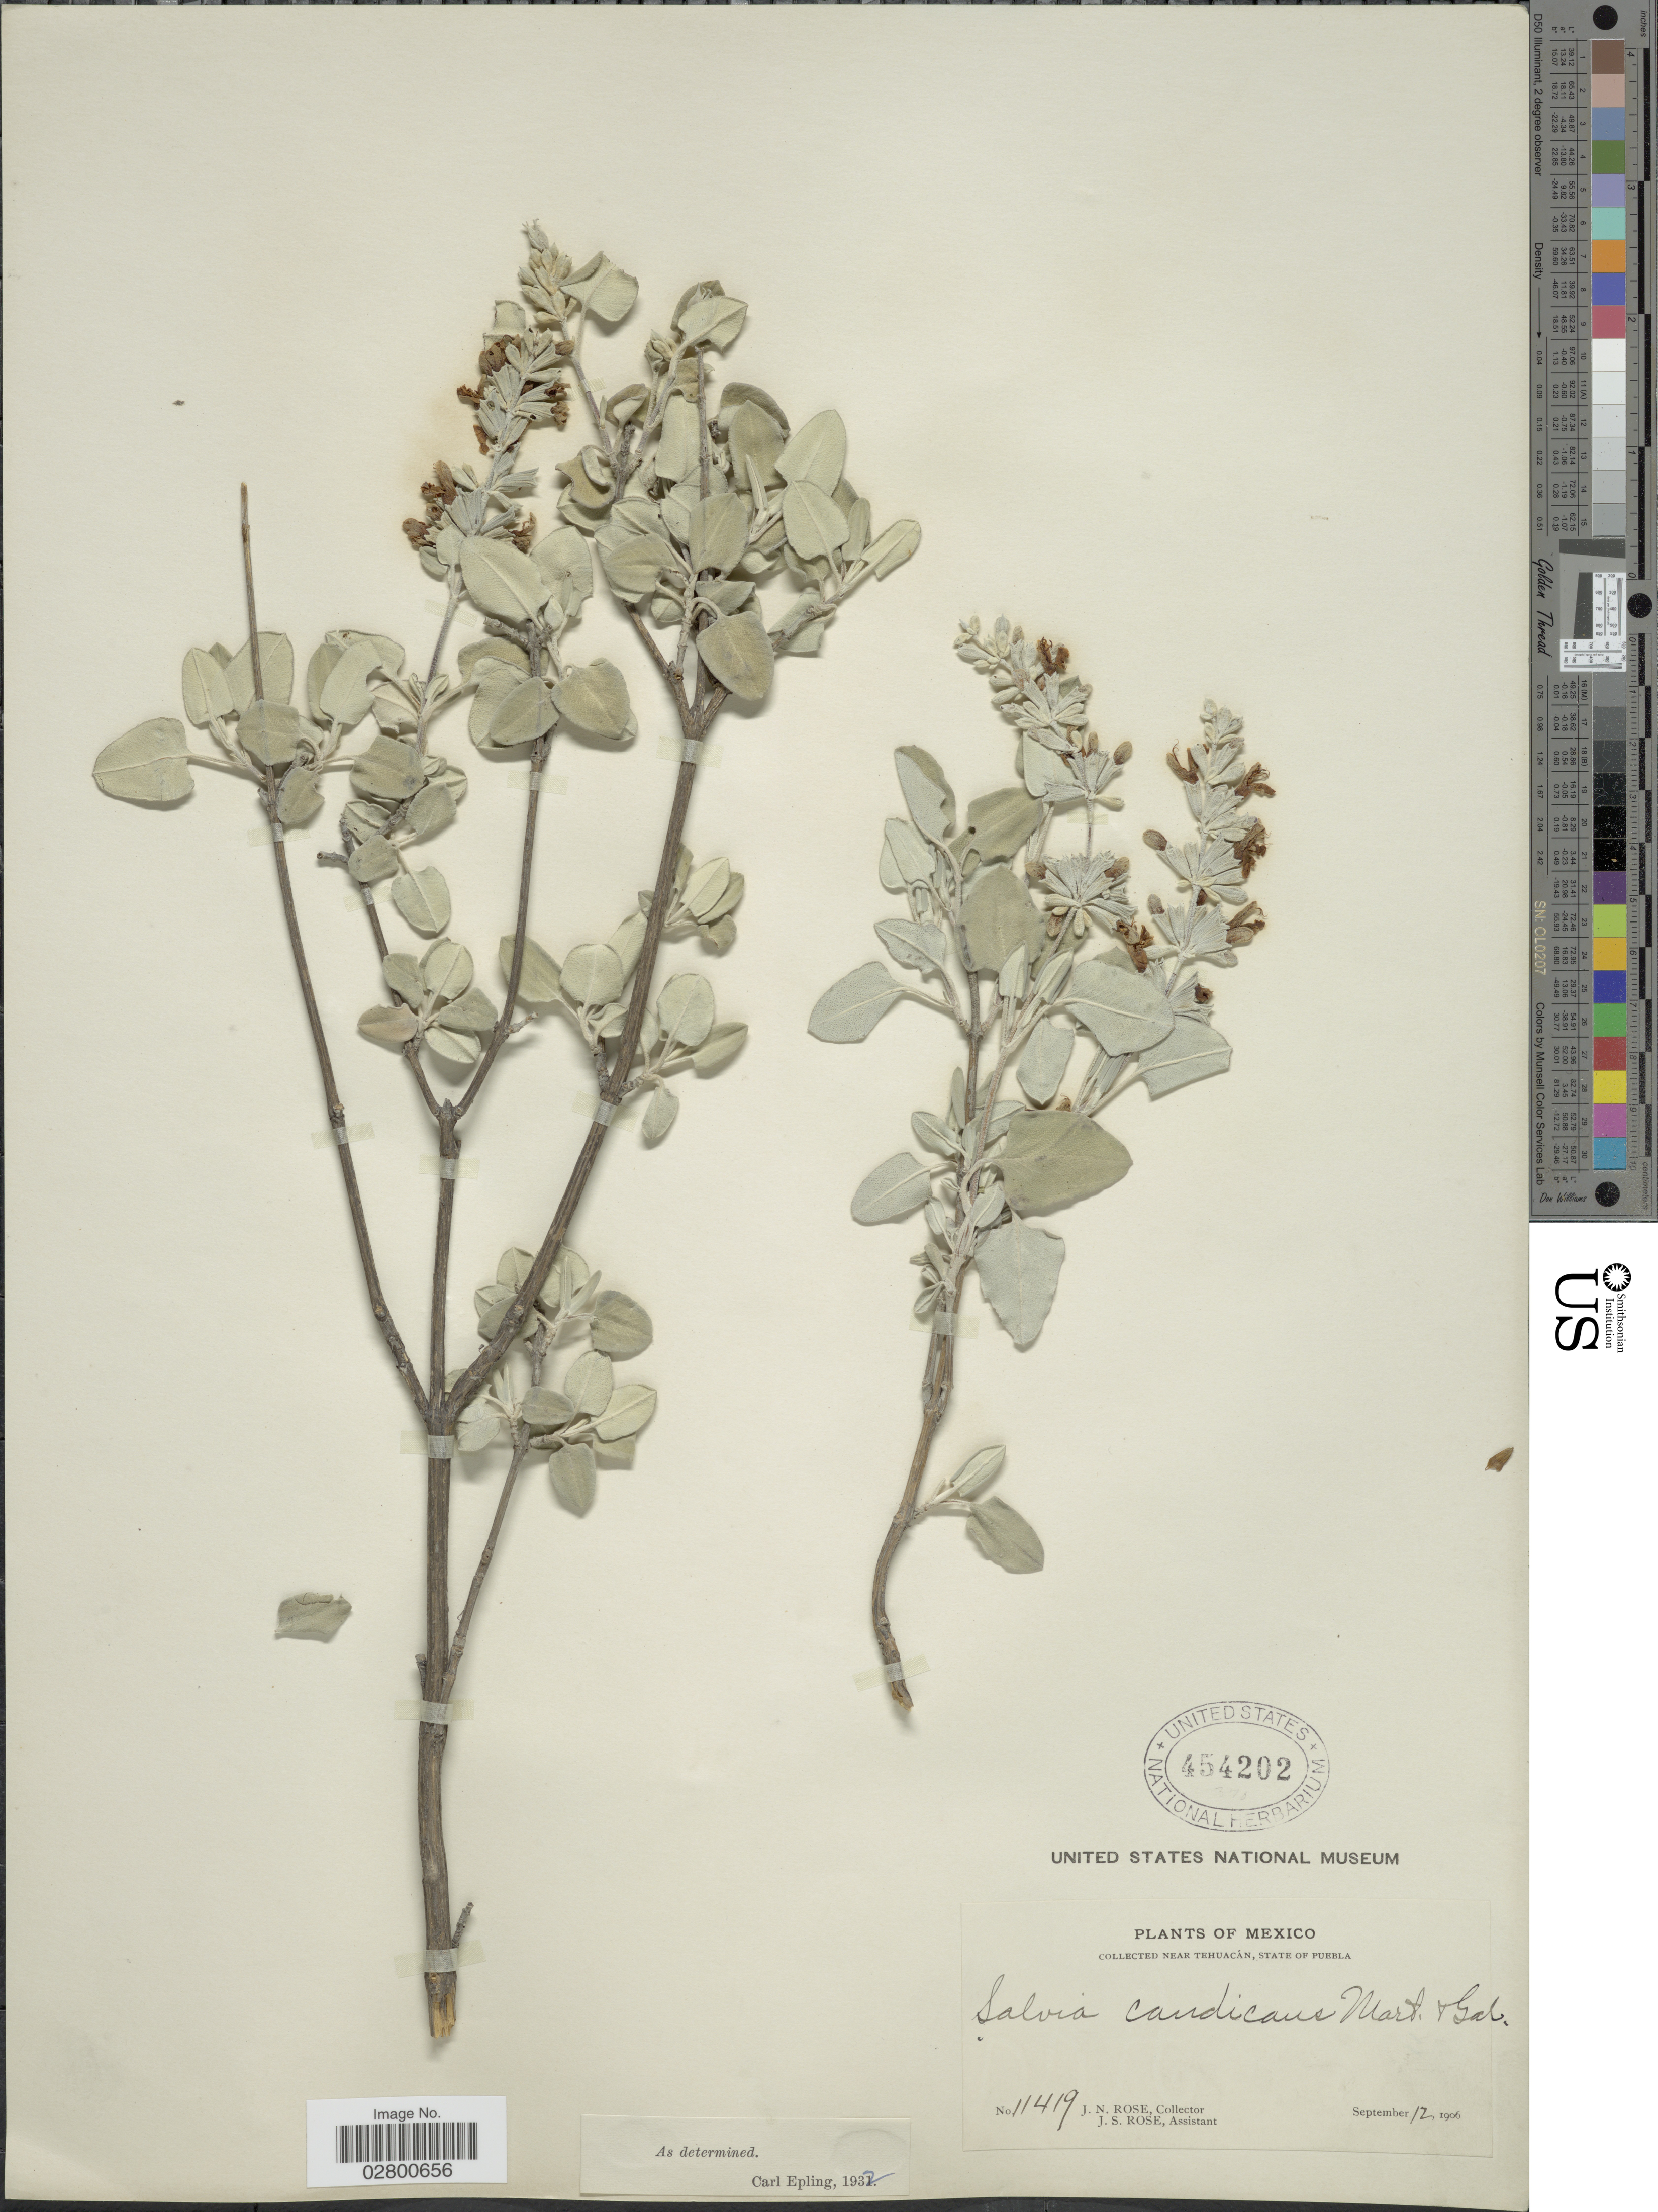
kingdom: Plantae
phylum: Tracheophyta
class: Magnoliopsida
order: Lamiales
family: Lamiaceae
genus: Salvia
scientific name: Salvia candicans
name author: M. Martens & Galeotti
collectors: J. N. Rose & J. S. Rose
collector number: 11419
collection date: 1906-09-12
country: Mexico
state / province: Puebla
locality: Near Tehuacán.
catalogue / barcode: US 454202